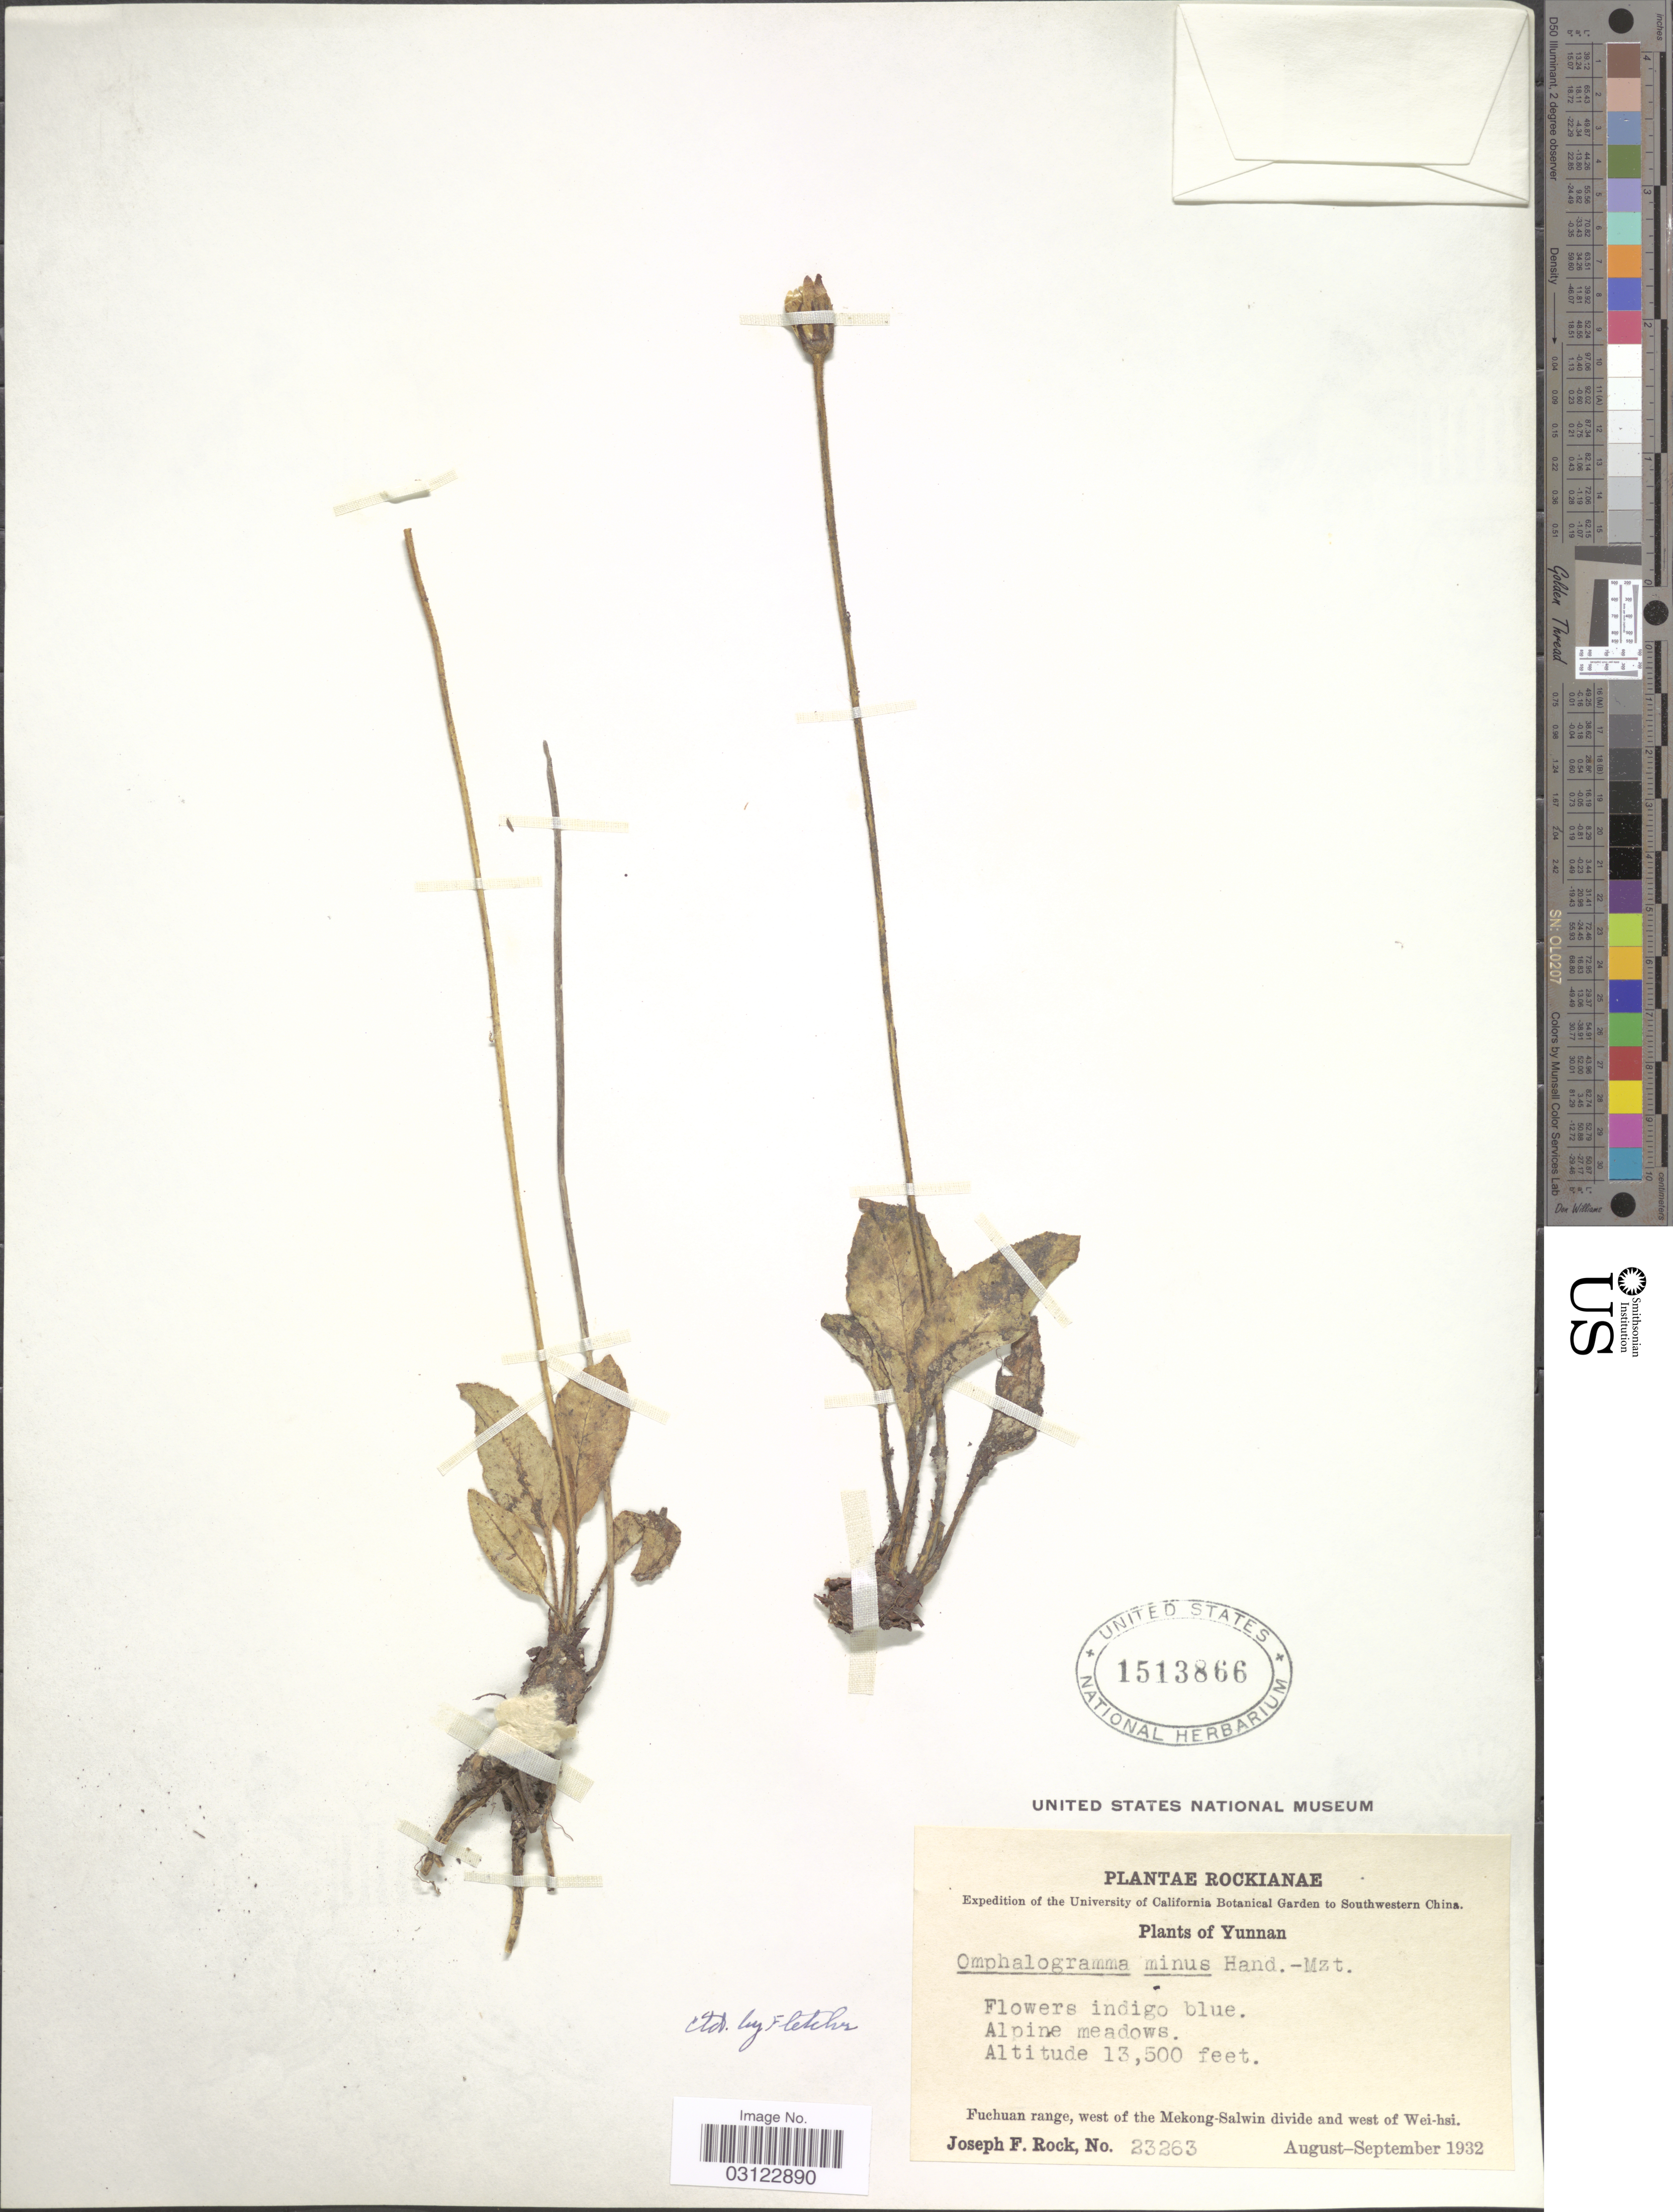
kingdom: Plantae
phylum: Tracheophyta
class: Magnoliopsida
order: Ericales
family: Primulaceae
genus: Omphalogramma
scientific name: Omphalogramma minus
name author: Hand.-Mazz.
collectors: J. F. Rock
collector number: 23263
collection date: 1932-08/1932-09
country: China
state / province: Yunnan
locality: Southwestern China. Alpine meadows. Fuchuan range, west of the Mekong-Salwin divide and west of Wei-hsi.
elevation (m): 4115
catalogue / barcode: US 1513866